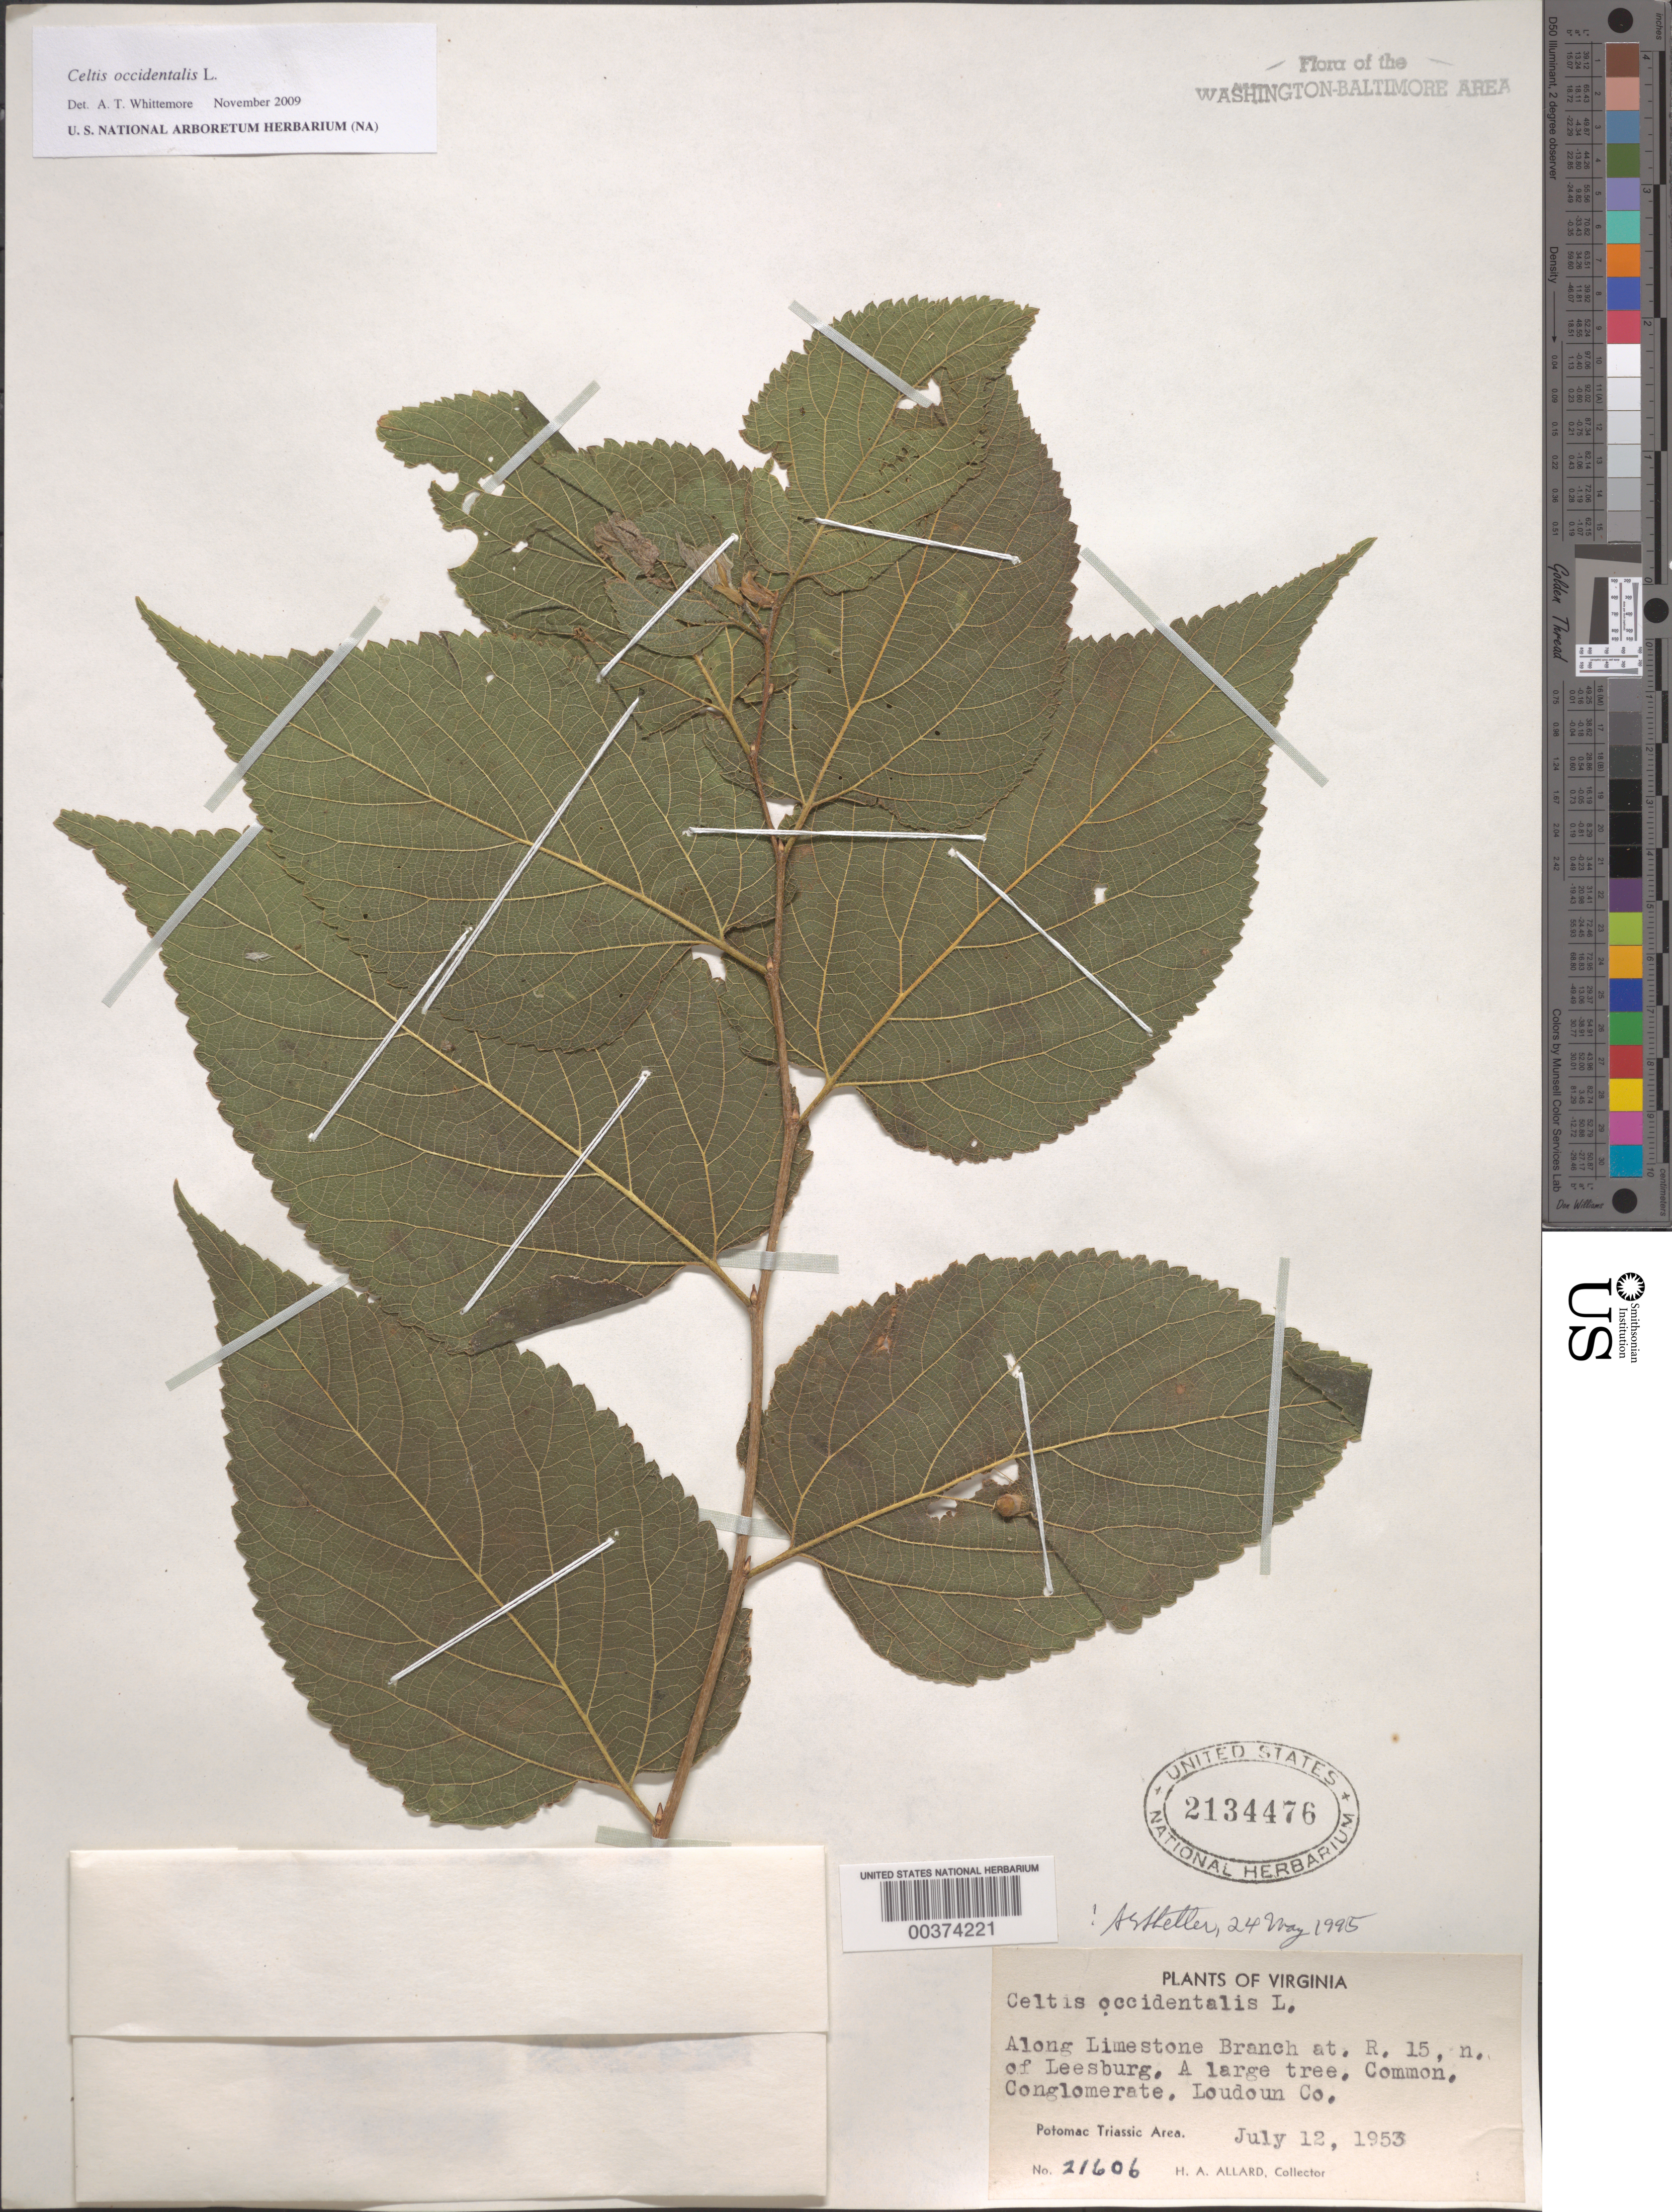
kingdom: Plantae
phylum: Tracheophyta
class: Magnoliopsida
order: Rosales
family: Cannabaceae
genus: Celtis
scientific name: Celtis occidentalis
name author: L.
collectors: H. A. Allard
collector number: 21606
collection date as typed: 12 Jul 1953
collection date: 1953-07-12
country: United States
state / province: Virginia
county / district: Loudoun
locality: Limestone branch at Route 15, north of Leesburg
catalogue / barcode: US 2134476